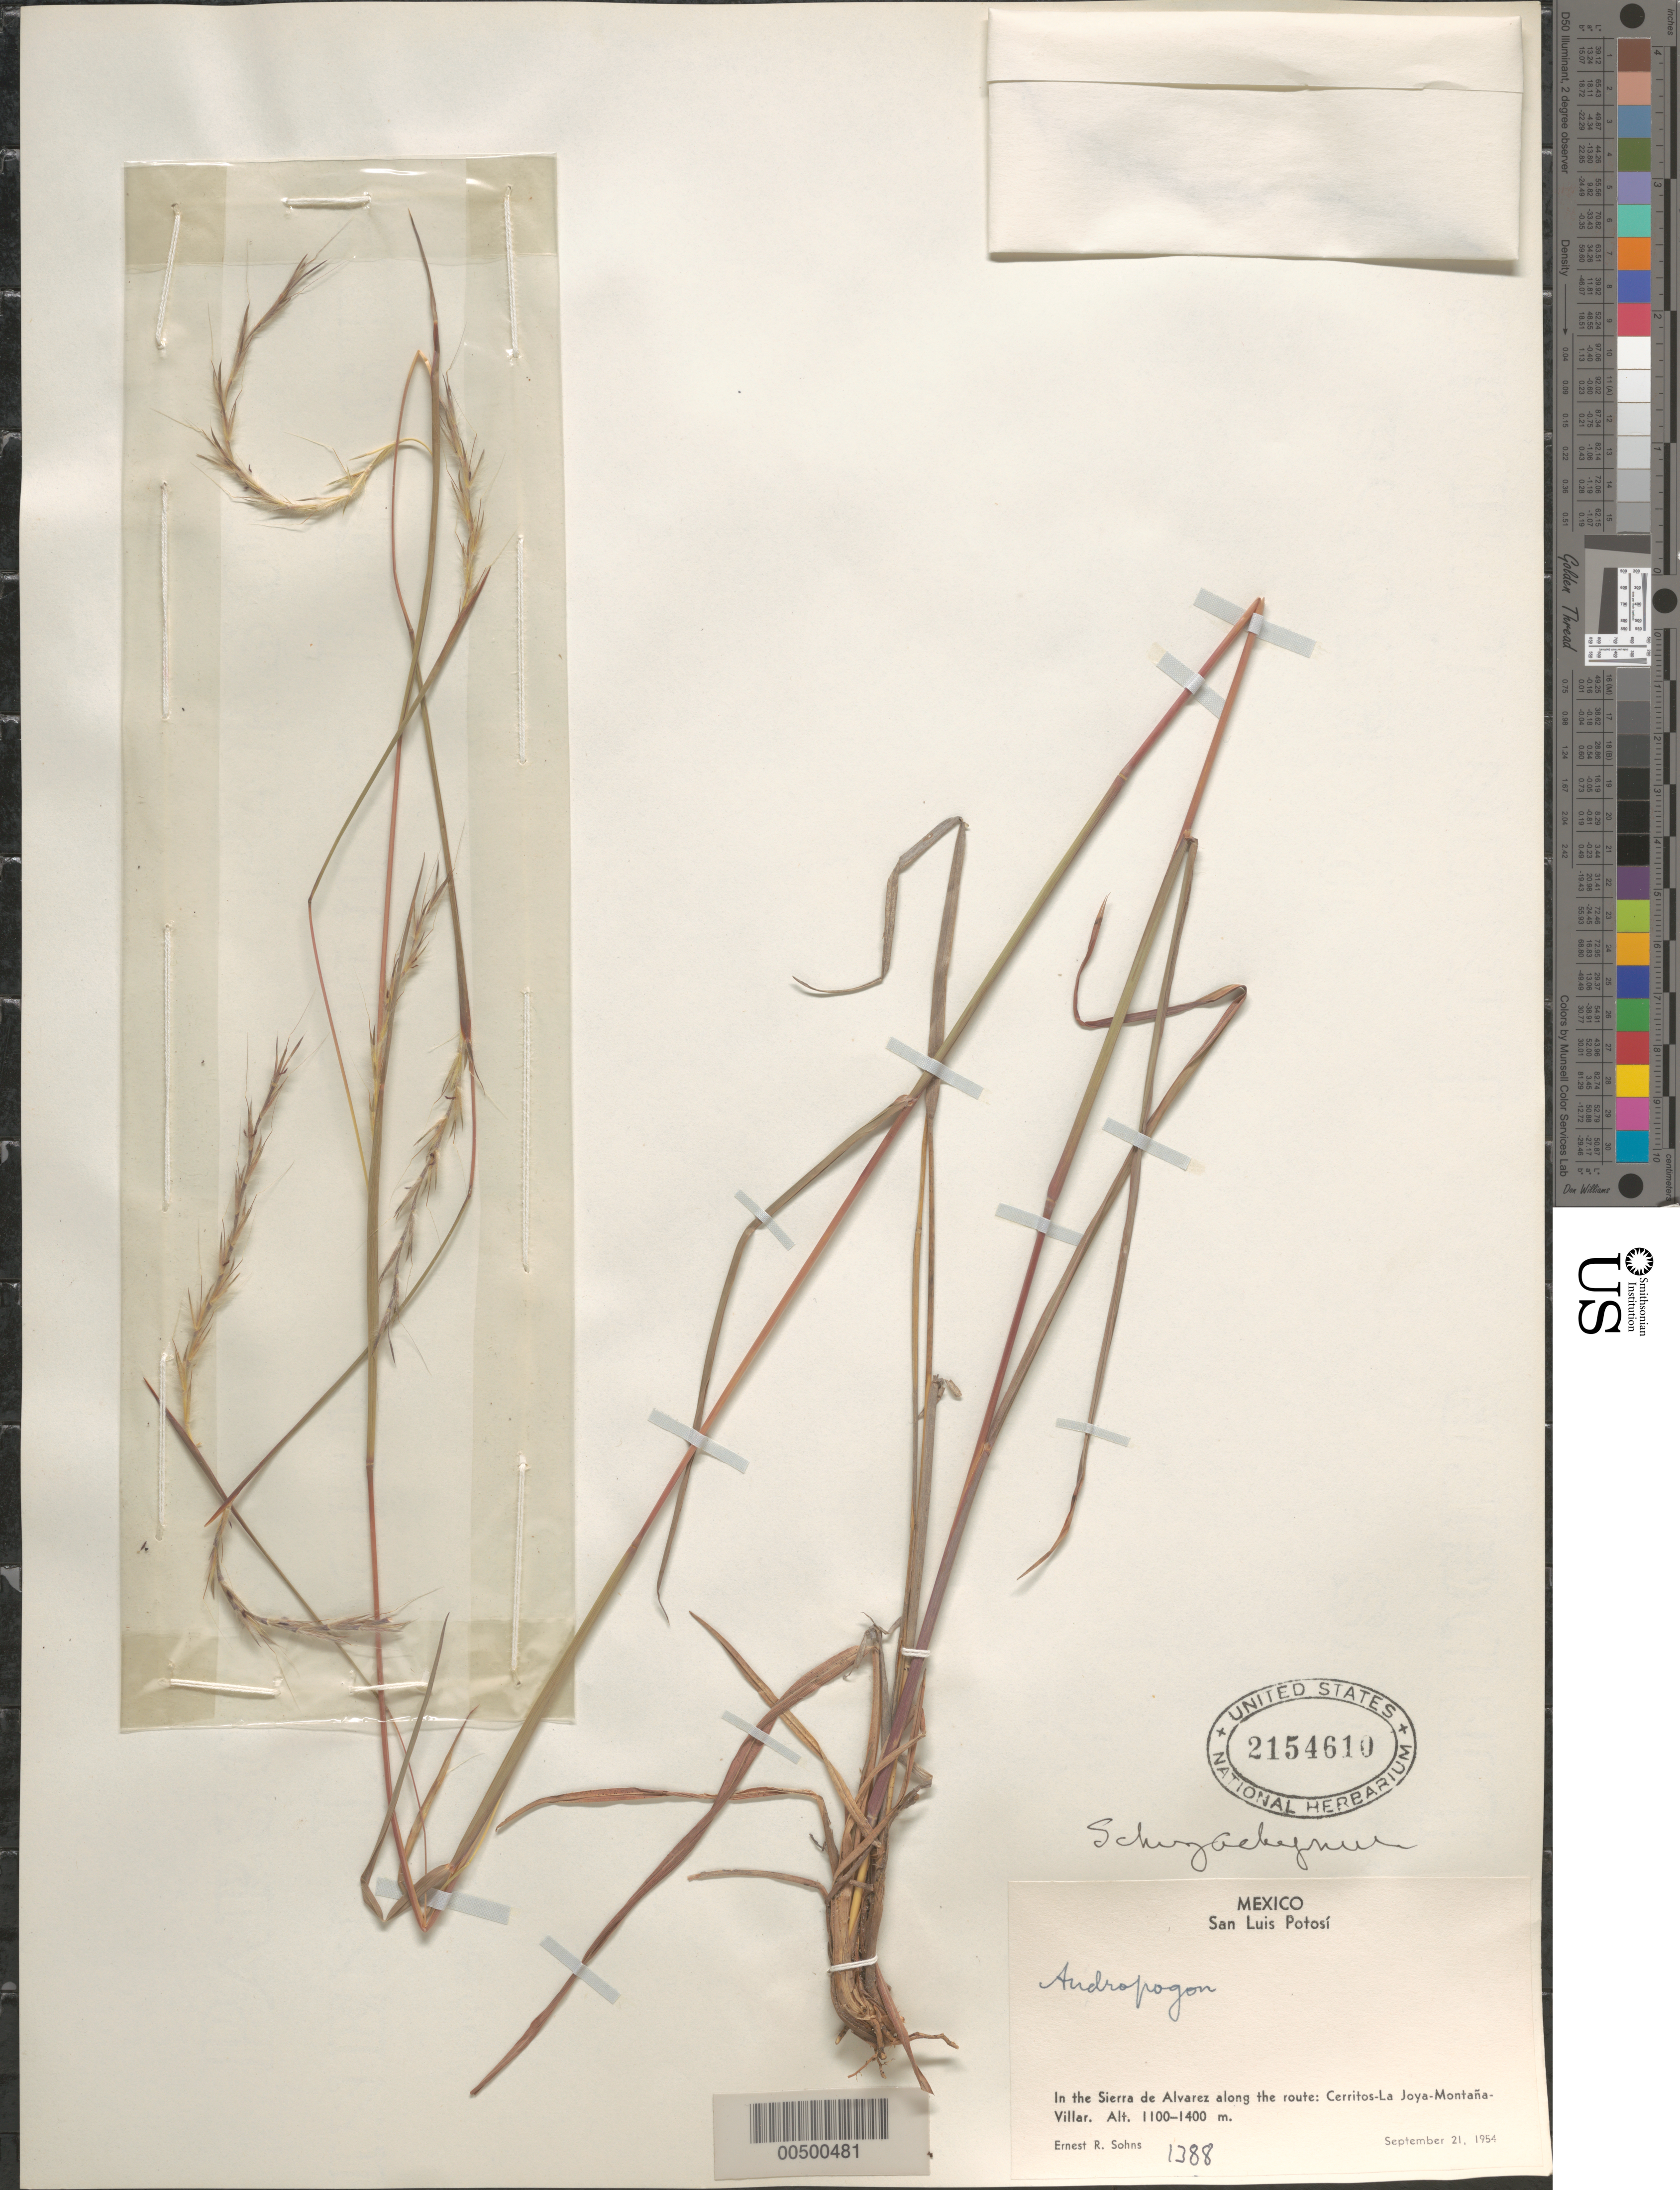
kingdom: Plantae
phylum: Tracheophyta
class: Liliopsida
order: Poales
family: Poaceae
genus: Schizachyrium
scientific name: Schizachyrium sp.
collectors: E. R. Sohns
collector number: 1388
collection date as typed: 21 Sep 1954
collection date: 1954-09-21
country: Mexico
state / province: San Luis Potosi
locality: In the Sierra de Alvarez along the route: Cerritos-La Joya-Montaña-Villar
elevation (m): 1100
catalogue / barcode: US 2154610